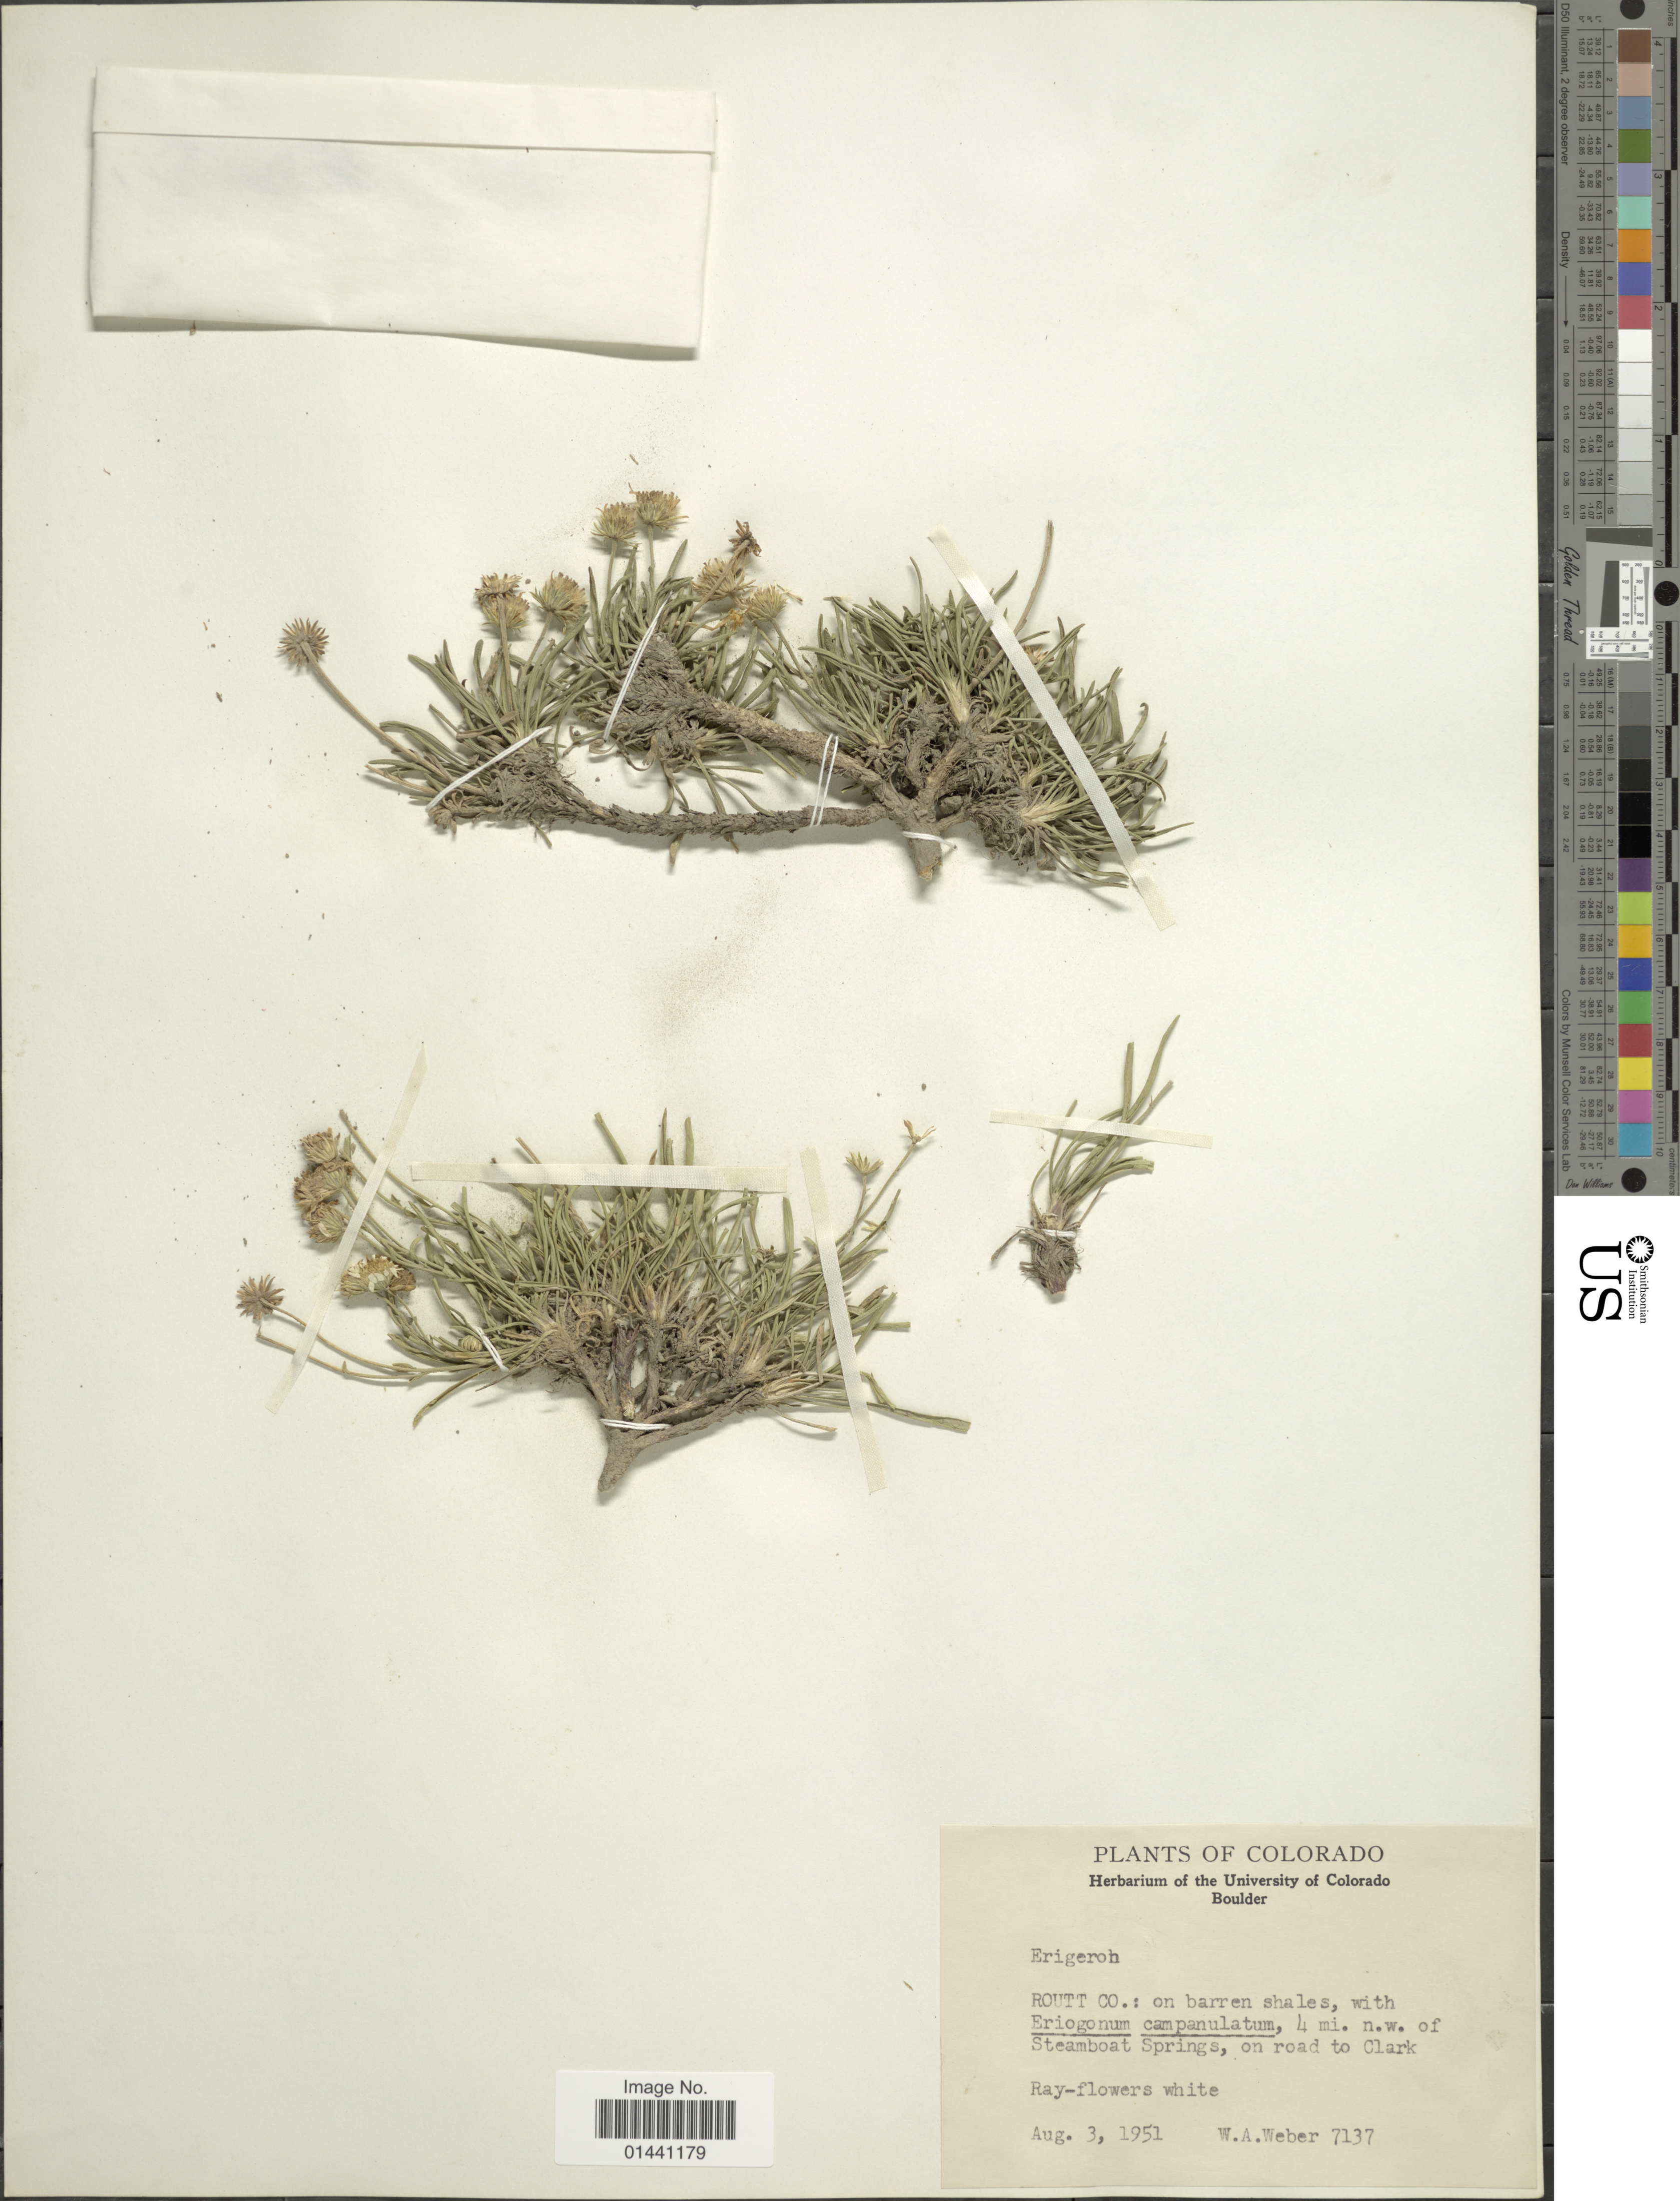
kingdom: Plantae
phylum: Tracheophyta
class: Magnoliopsida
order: Asterales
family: Asteraceae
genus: Erigeron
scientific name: Erigeron sp.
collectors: W. A. Weber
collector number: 7137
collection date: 1951-08-03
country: United States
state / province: Colorado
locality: Routt Co.: on barren shales, 4 mi. n.w. of Steamboat Springs, on road to Clark